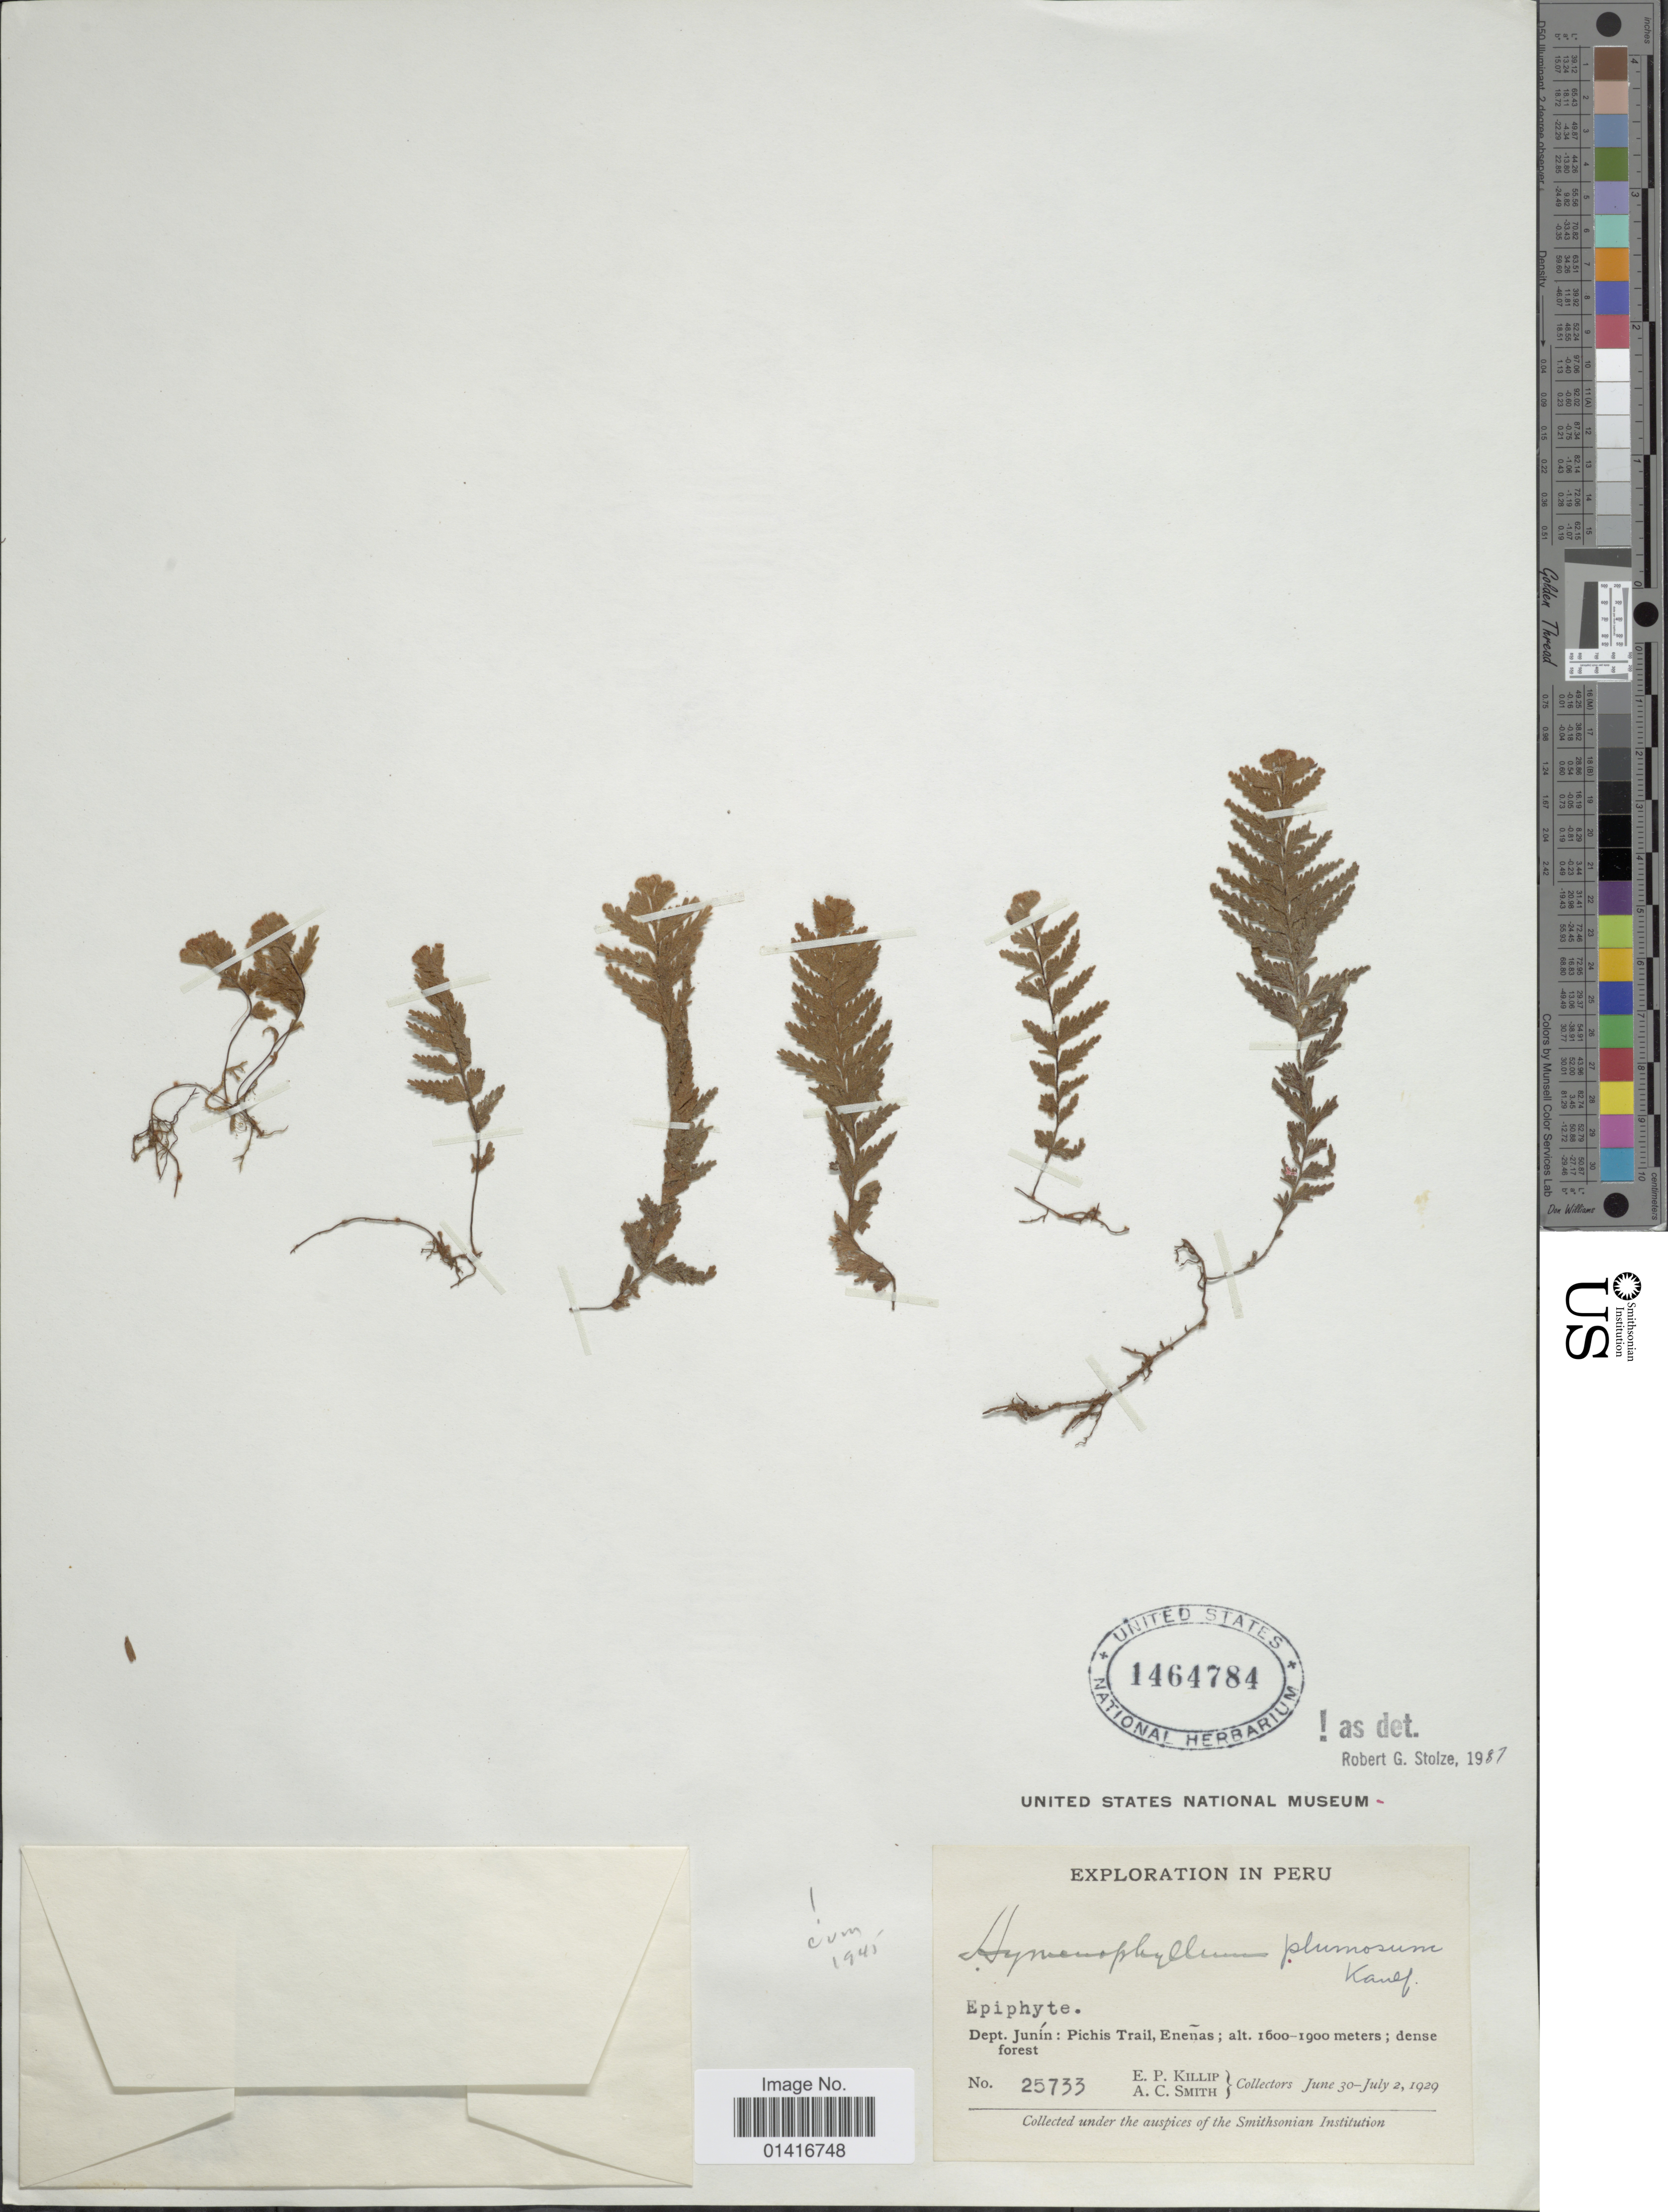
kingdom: Plantae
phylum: Tracheophyta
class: Polypodiopsida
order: Hymenophyllales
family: Hymenophyllaceae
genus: Hymenophyllum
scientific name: Hymenophyllum plumosum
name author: Kaulf.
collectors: E. P. Killip & A. C. Smith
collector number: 25733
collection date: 1929-06-30/1929-07-02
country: Peru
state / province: Junín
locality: Dept. Junín: Pichis Trail, Eneñas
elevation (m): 1600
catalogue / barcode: US 1464784